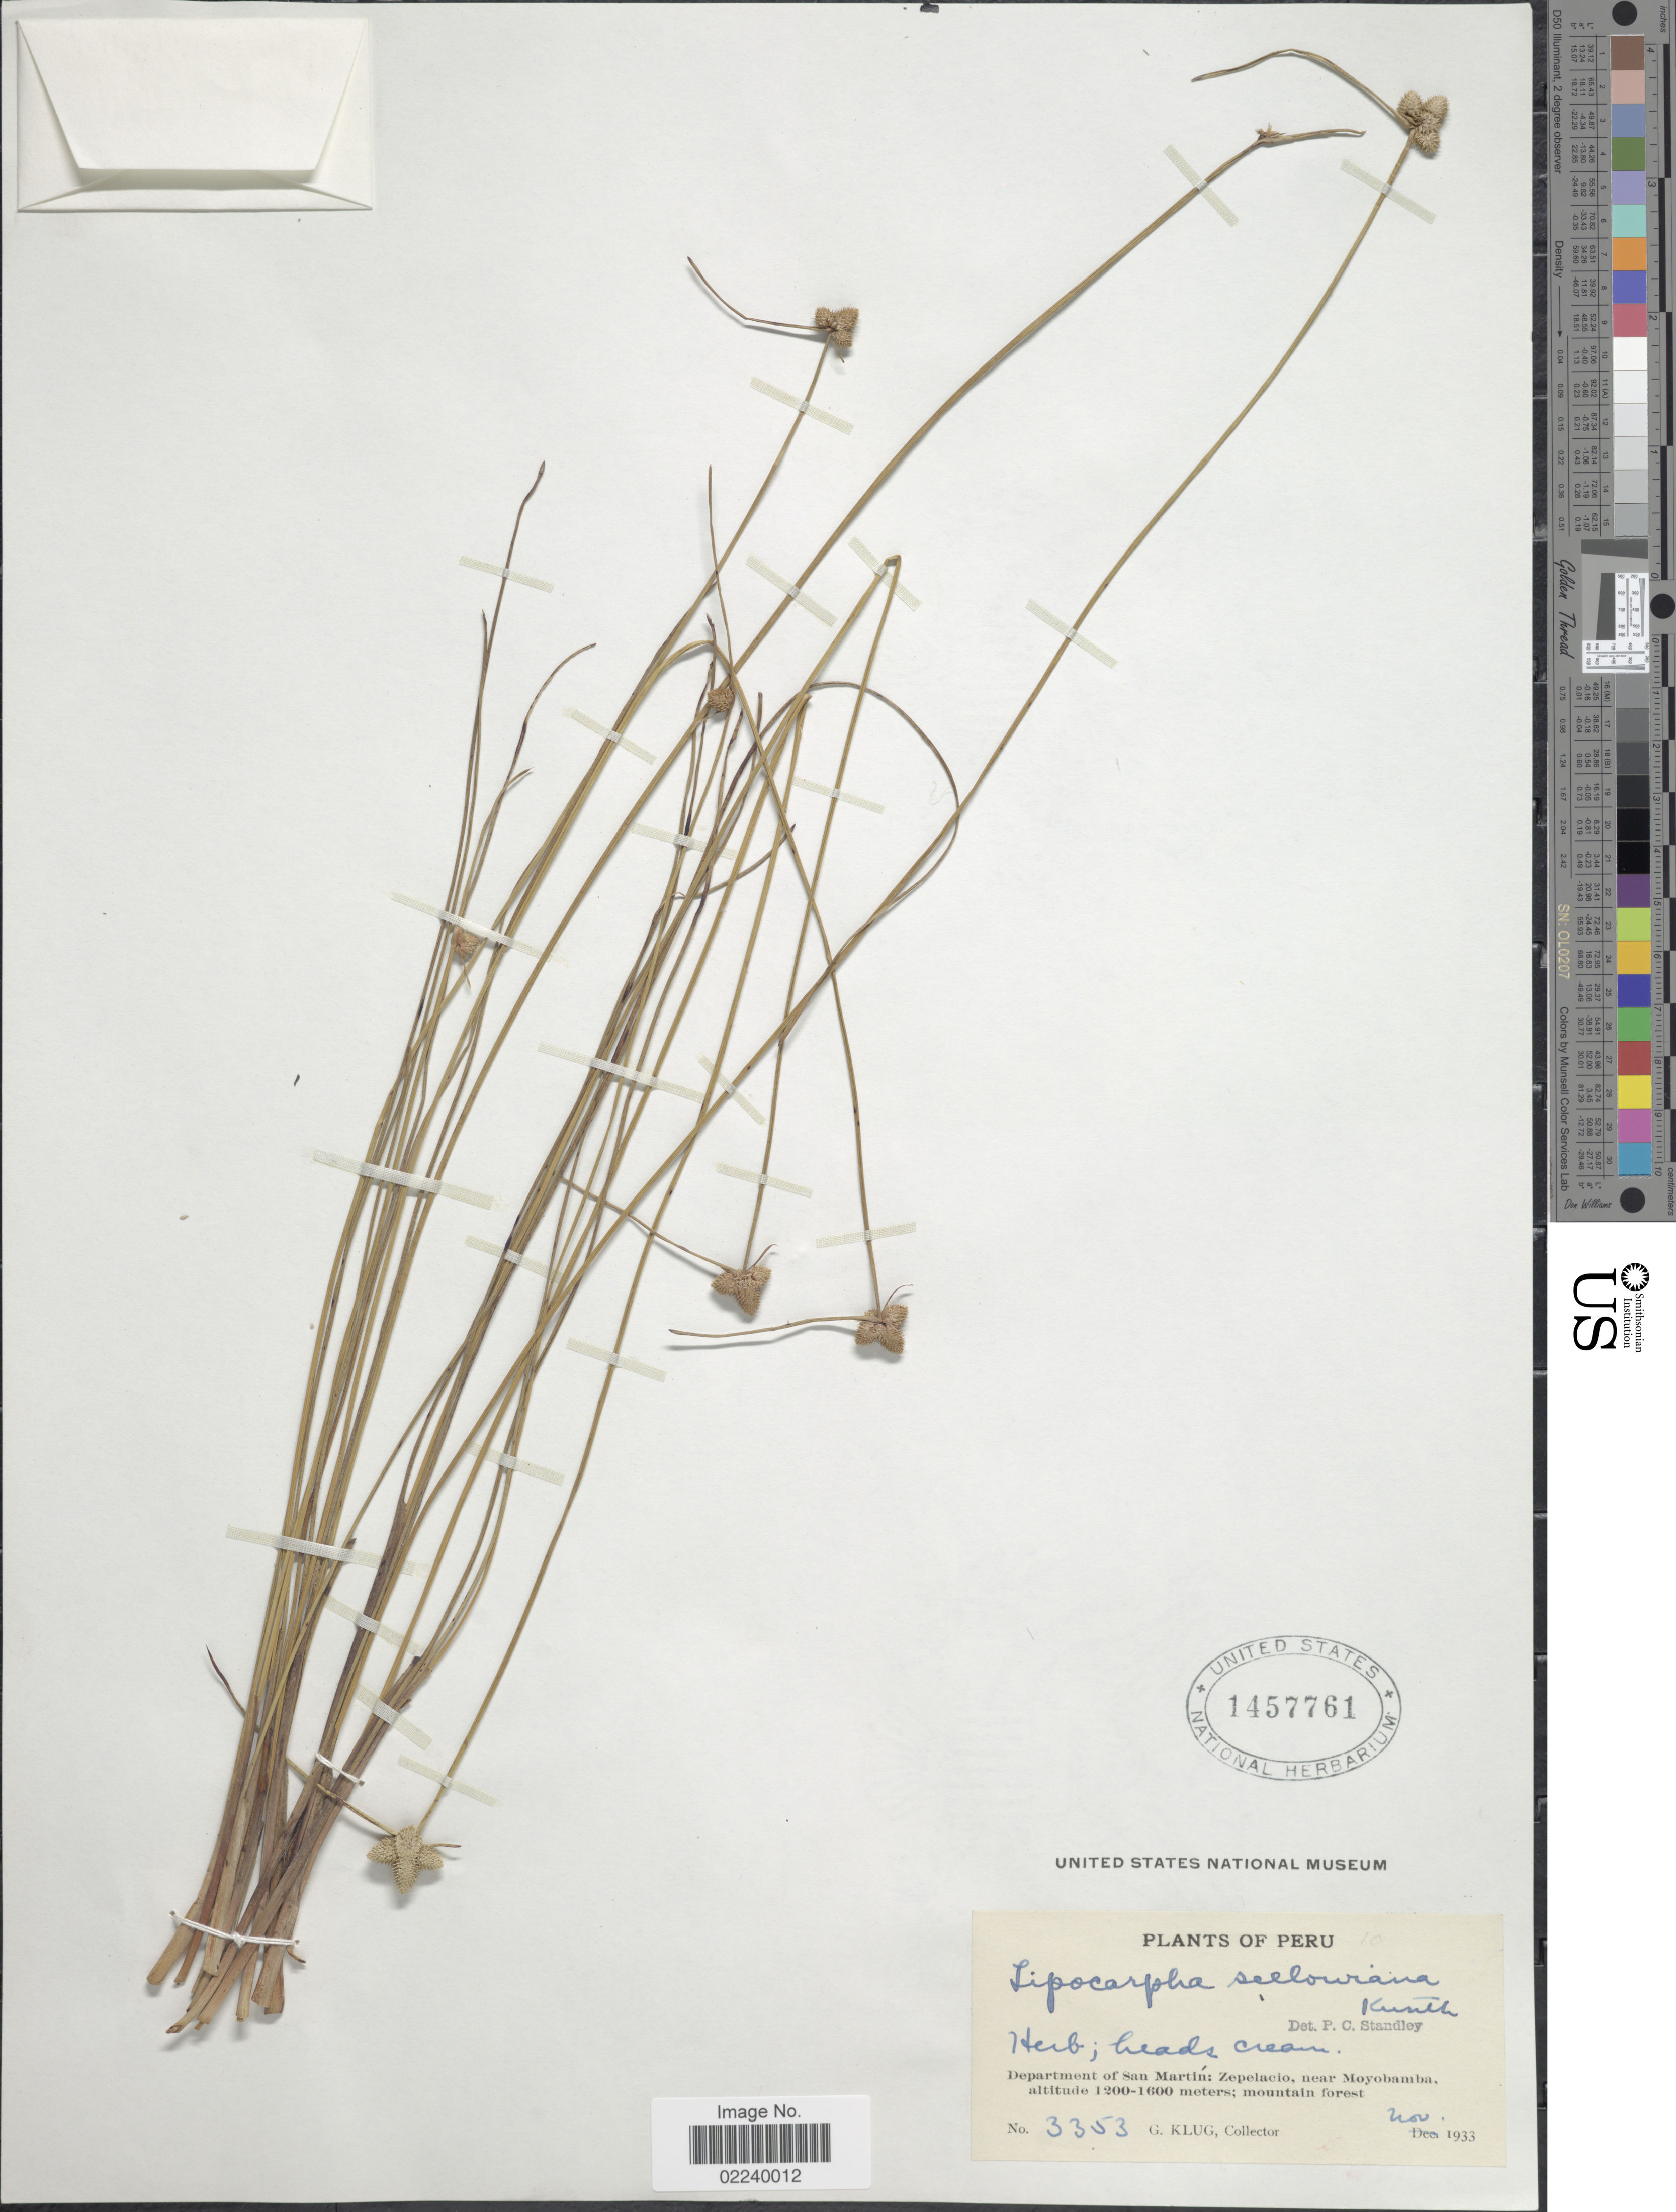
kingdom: Plantae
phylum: Tracheophyta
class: Liliopsida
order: Poales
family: Cyperaceae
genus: Cyperus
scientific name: Cyperus sellowianus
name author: (Kunth) T. Koyama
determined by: Strong, M. T., (US), Smithsonian Institution - National Museum of Natural History (UNITED STATES)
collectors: G. Klug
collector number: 3353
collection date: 1933-11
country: Peru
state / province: San Martín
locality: Zepelacio, near Moyobamba, mountain forest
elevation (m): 1200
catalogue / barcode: US 1457761